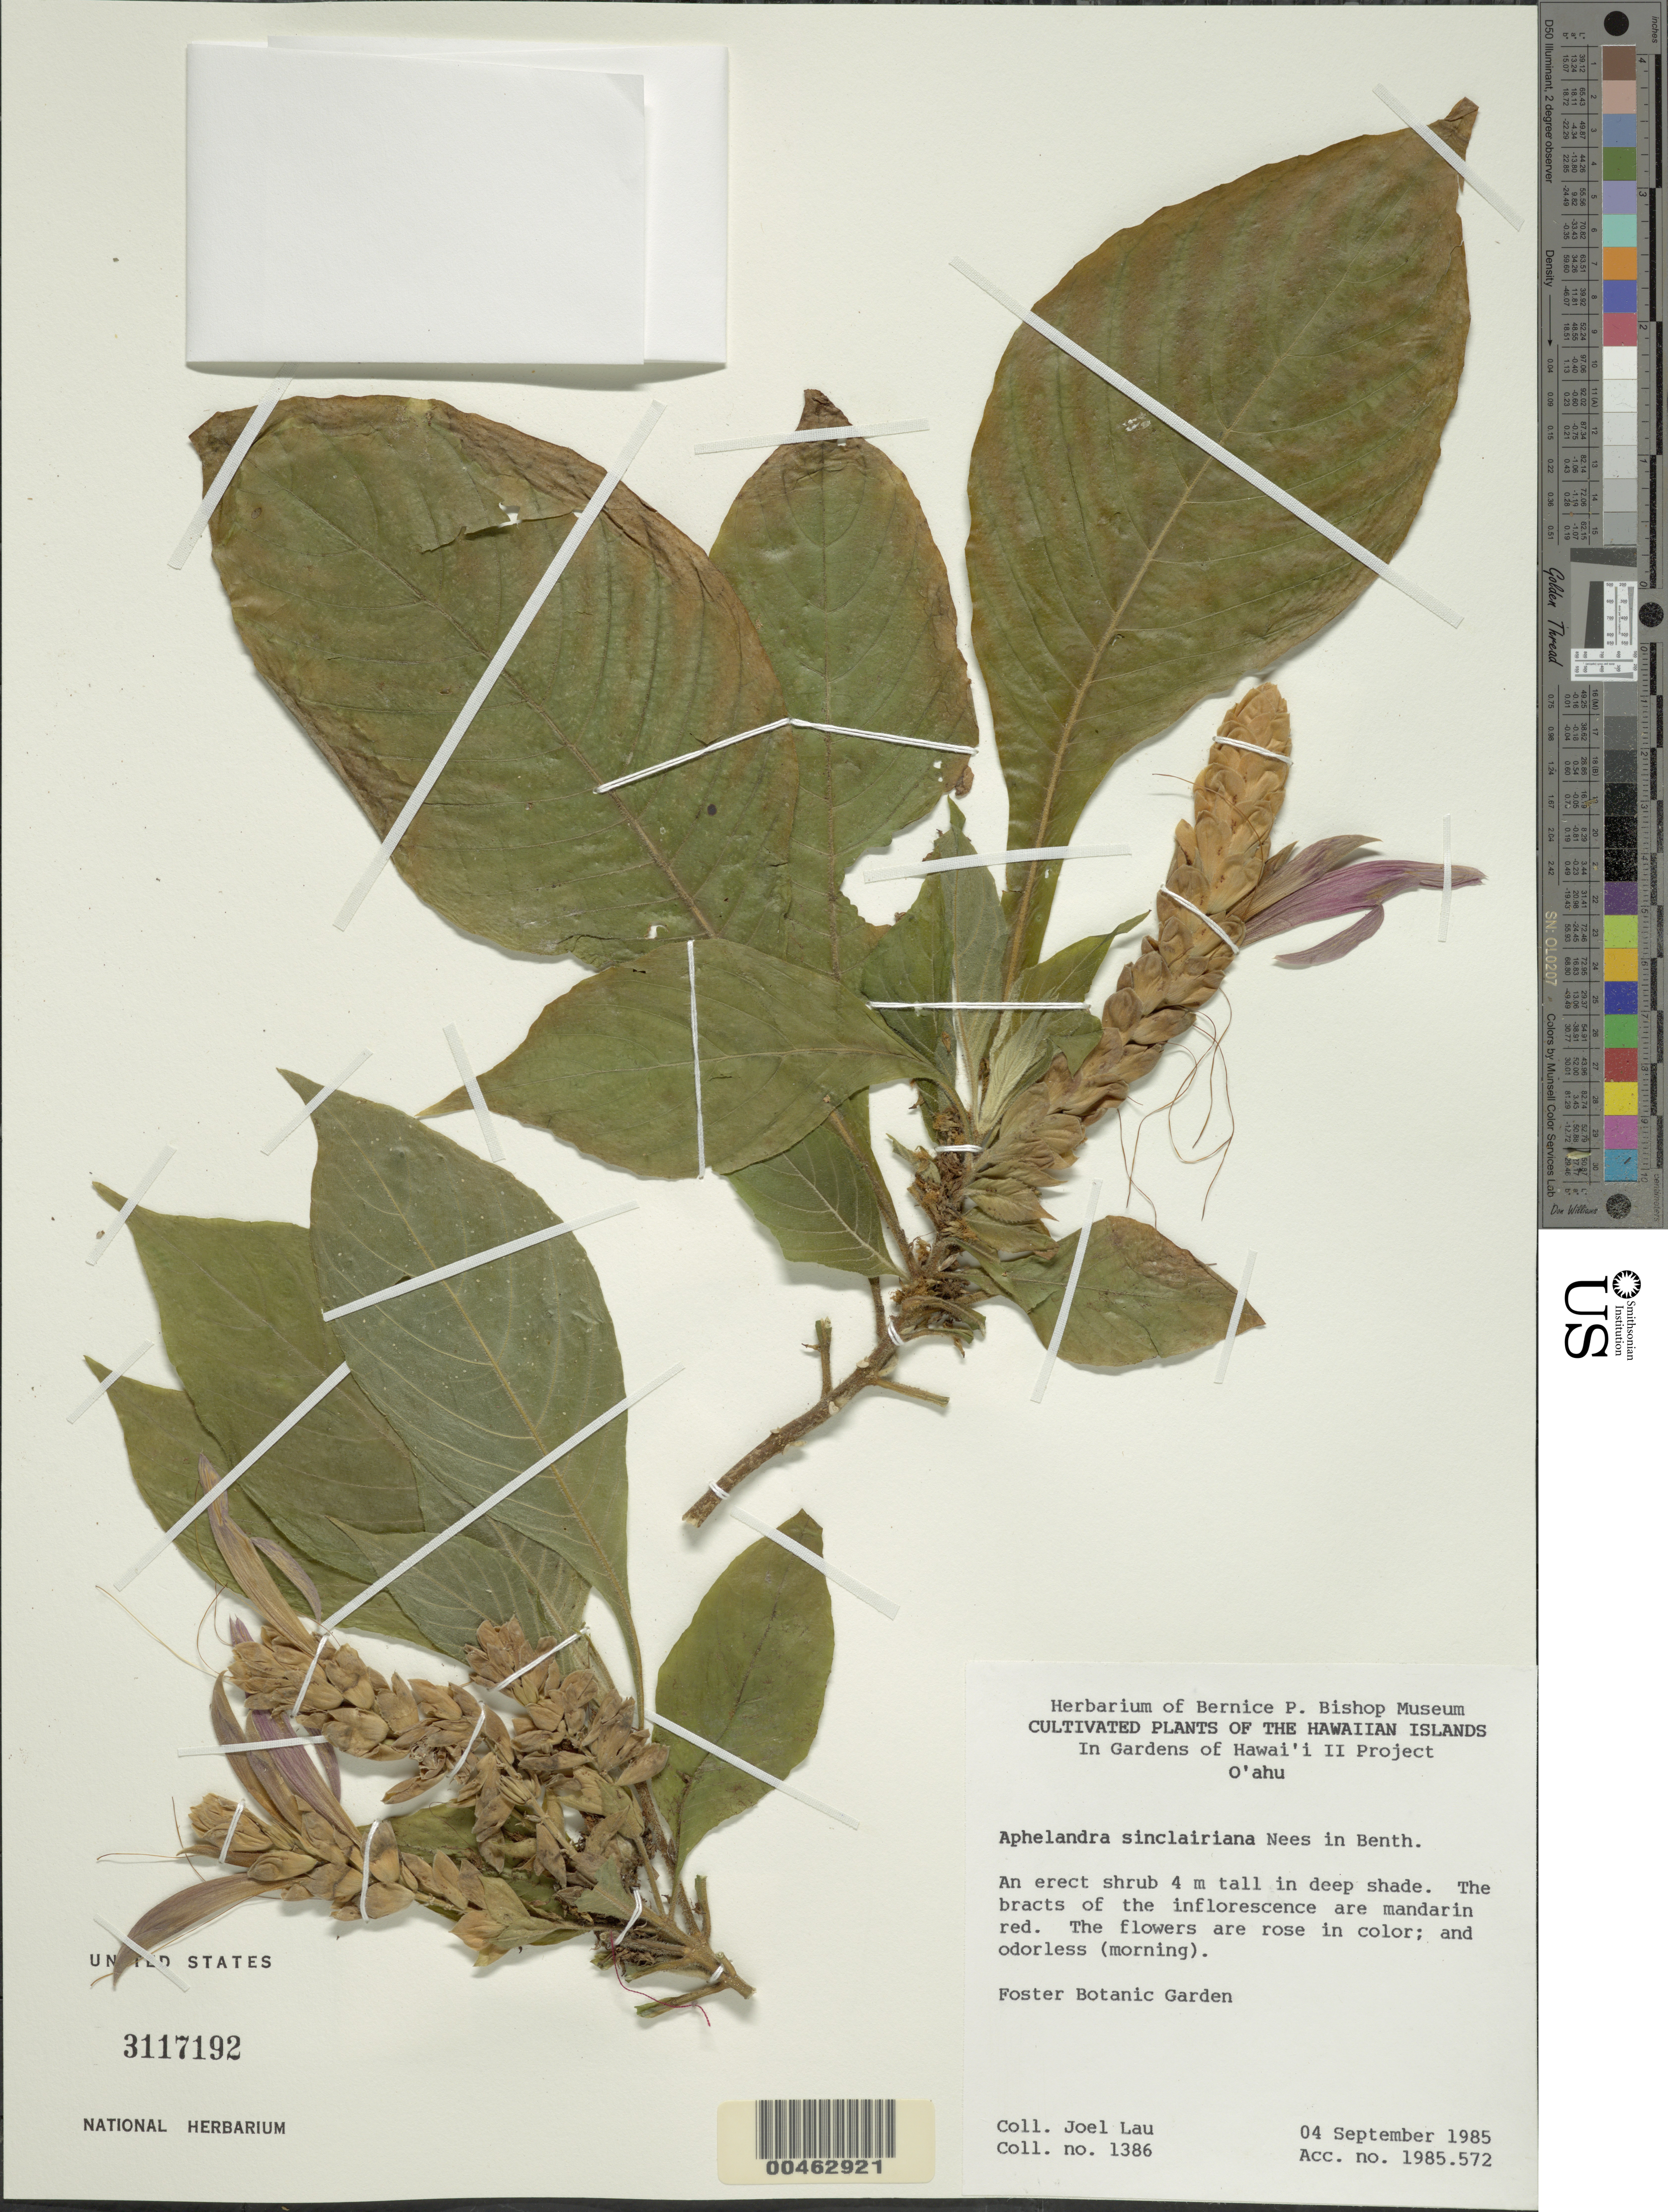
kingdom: Plantae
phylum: Tracheophyta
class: Magnoliopsida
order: Lamiales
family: Acanthaceae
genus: Aphelandra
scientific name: Aphelandra sinclairiana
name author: Nees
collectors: J. Lau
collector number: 1386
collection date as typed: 4 Sep 1985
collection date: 1985-09-04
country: United States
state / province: Hawaii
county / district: Honolulu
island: Oahu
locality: Foster Botanic Garden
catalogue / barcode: US 3117192